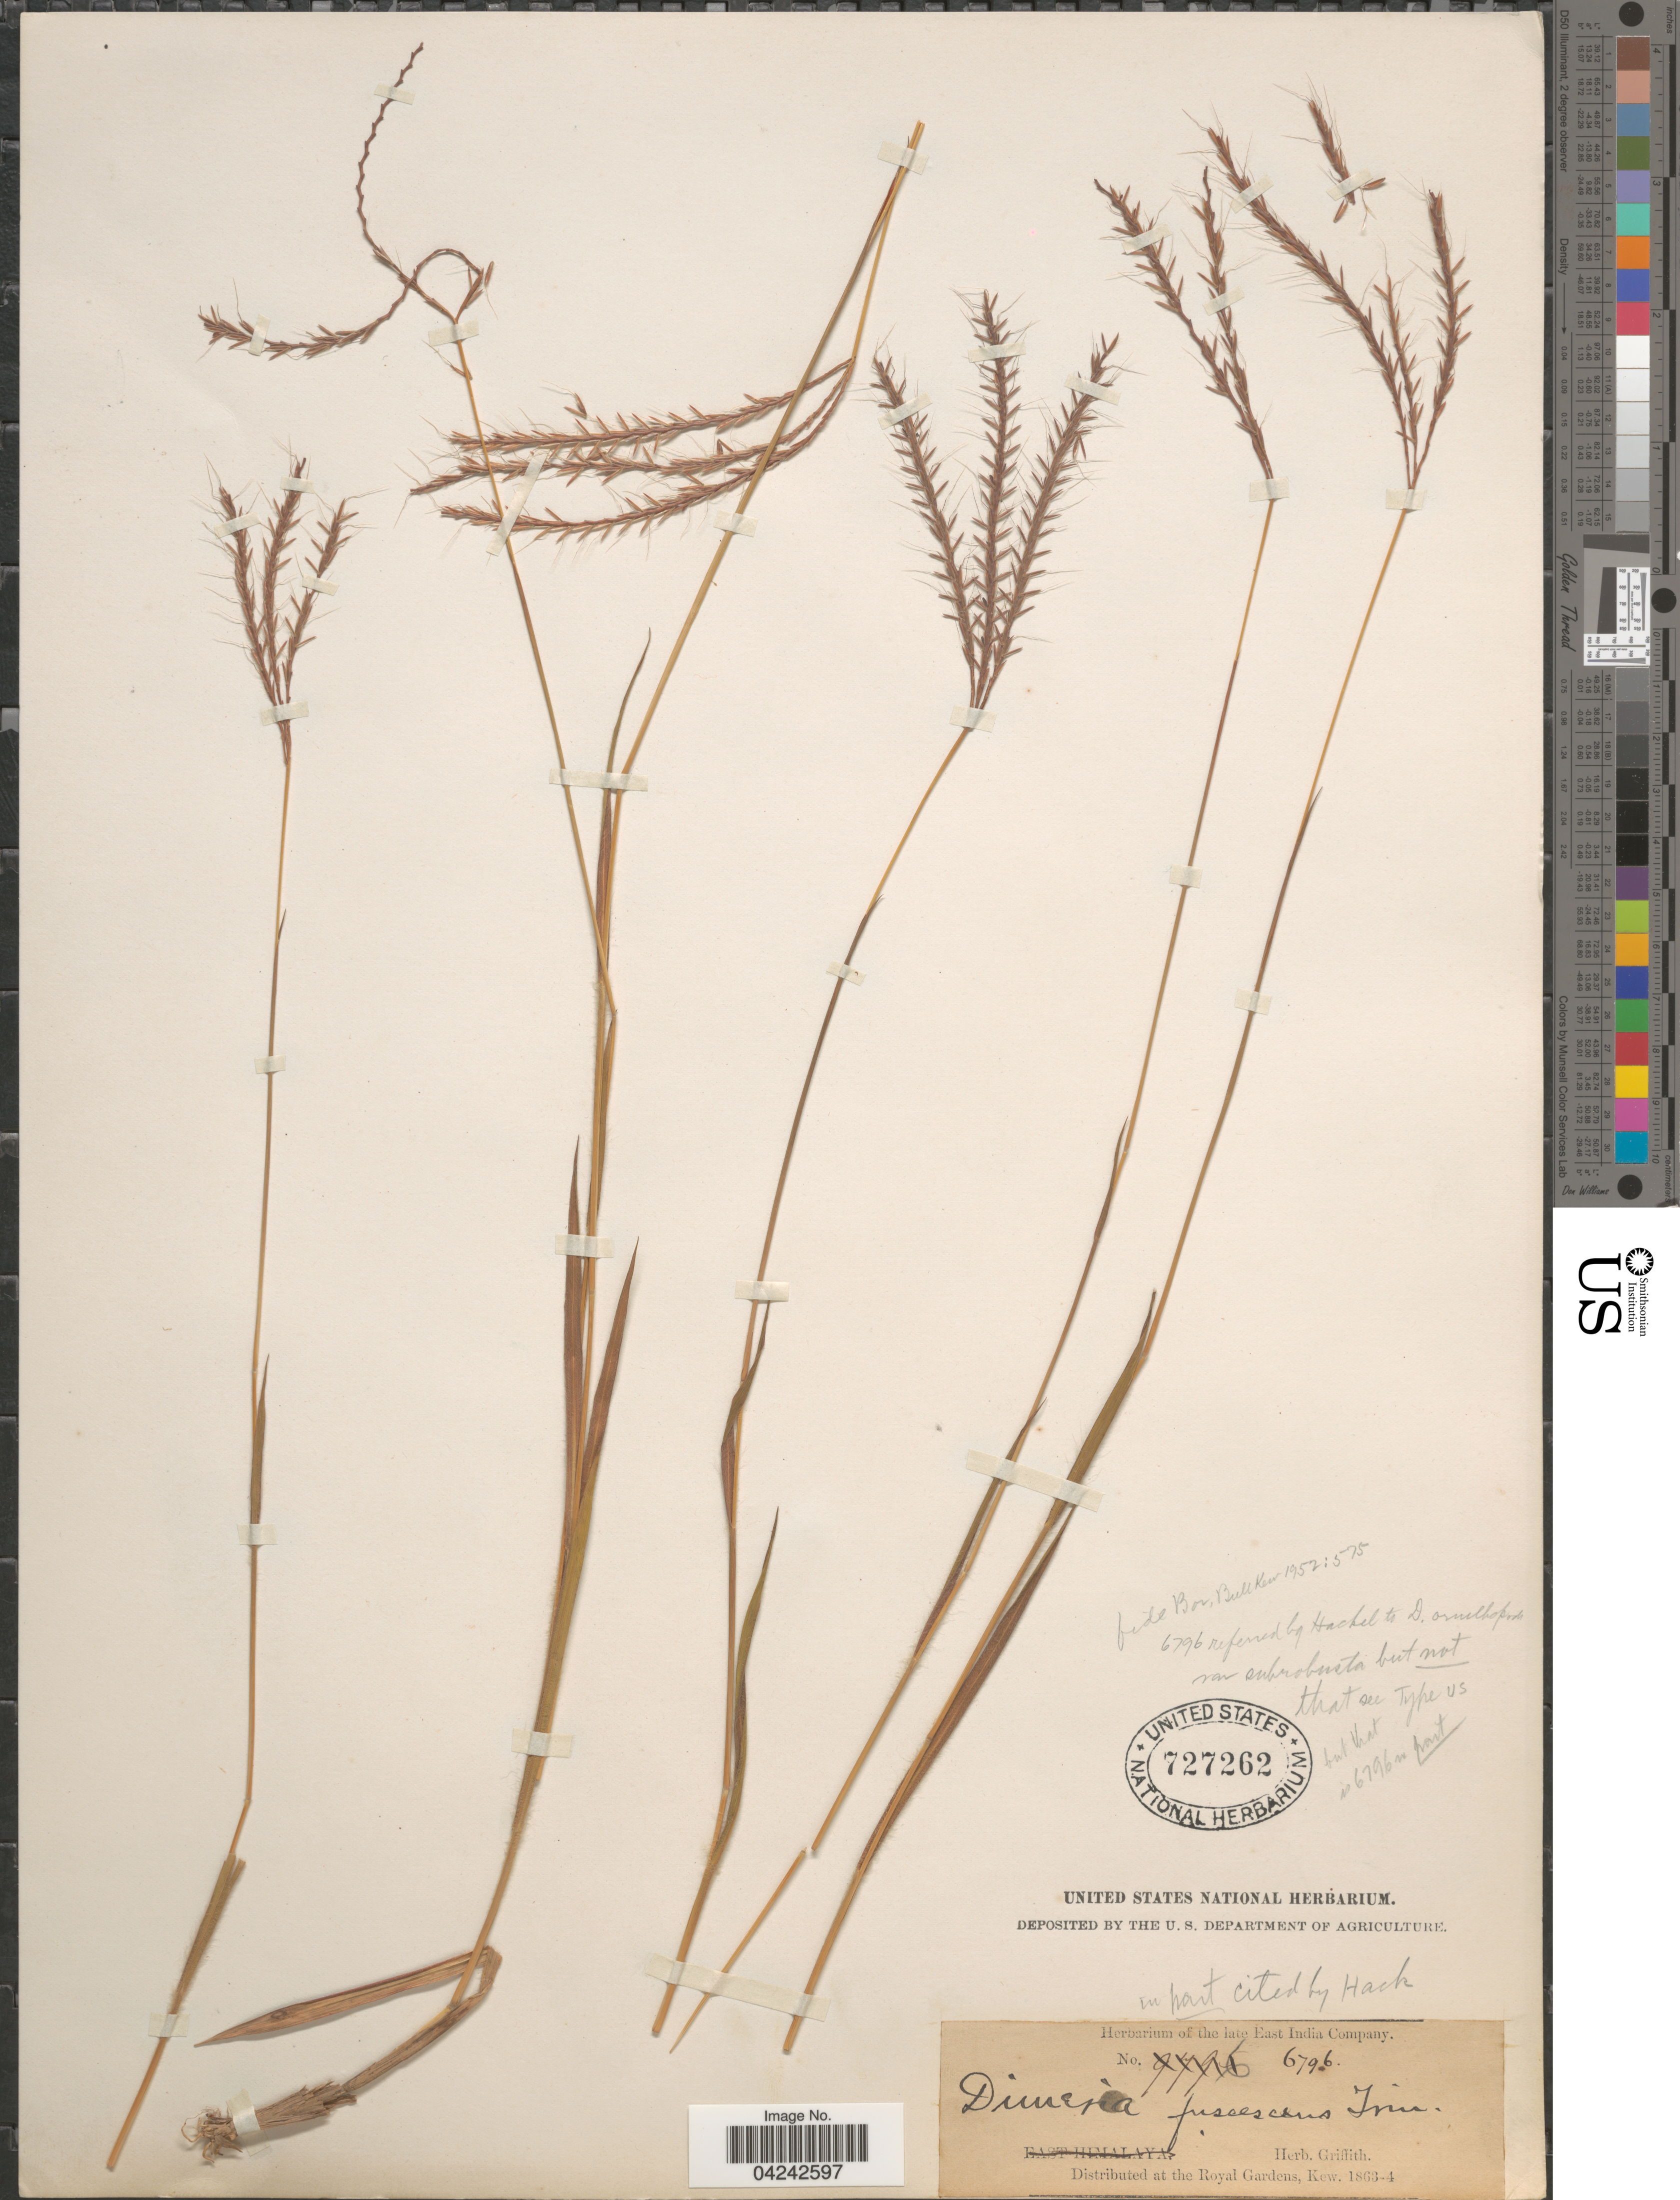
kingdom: Plantae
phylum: Tracheophyta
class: Liliopsida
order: Poales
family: Poaceae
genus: Dimeria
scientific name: Dimeria fuscescens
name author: Trin.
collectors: ex herb. Griffith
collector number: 6796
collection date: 1863/1864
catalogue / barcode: US 727262